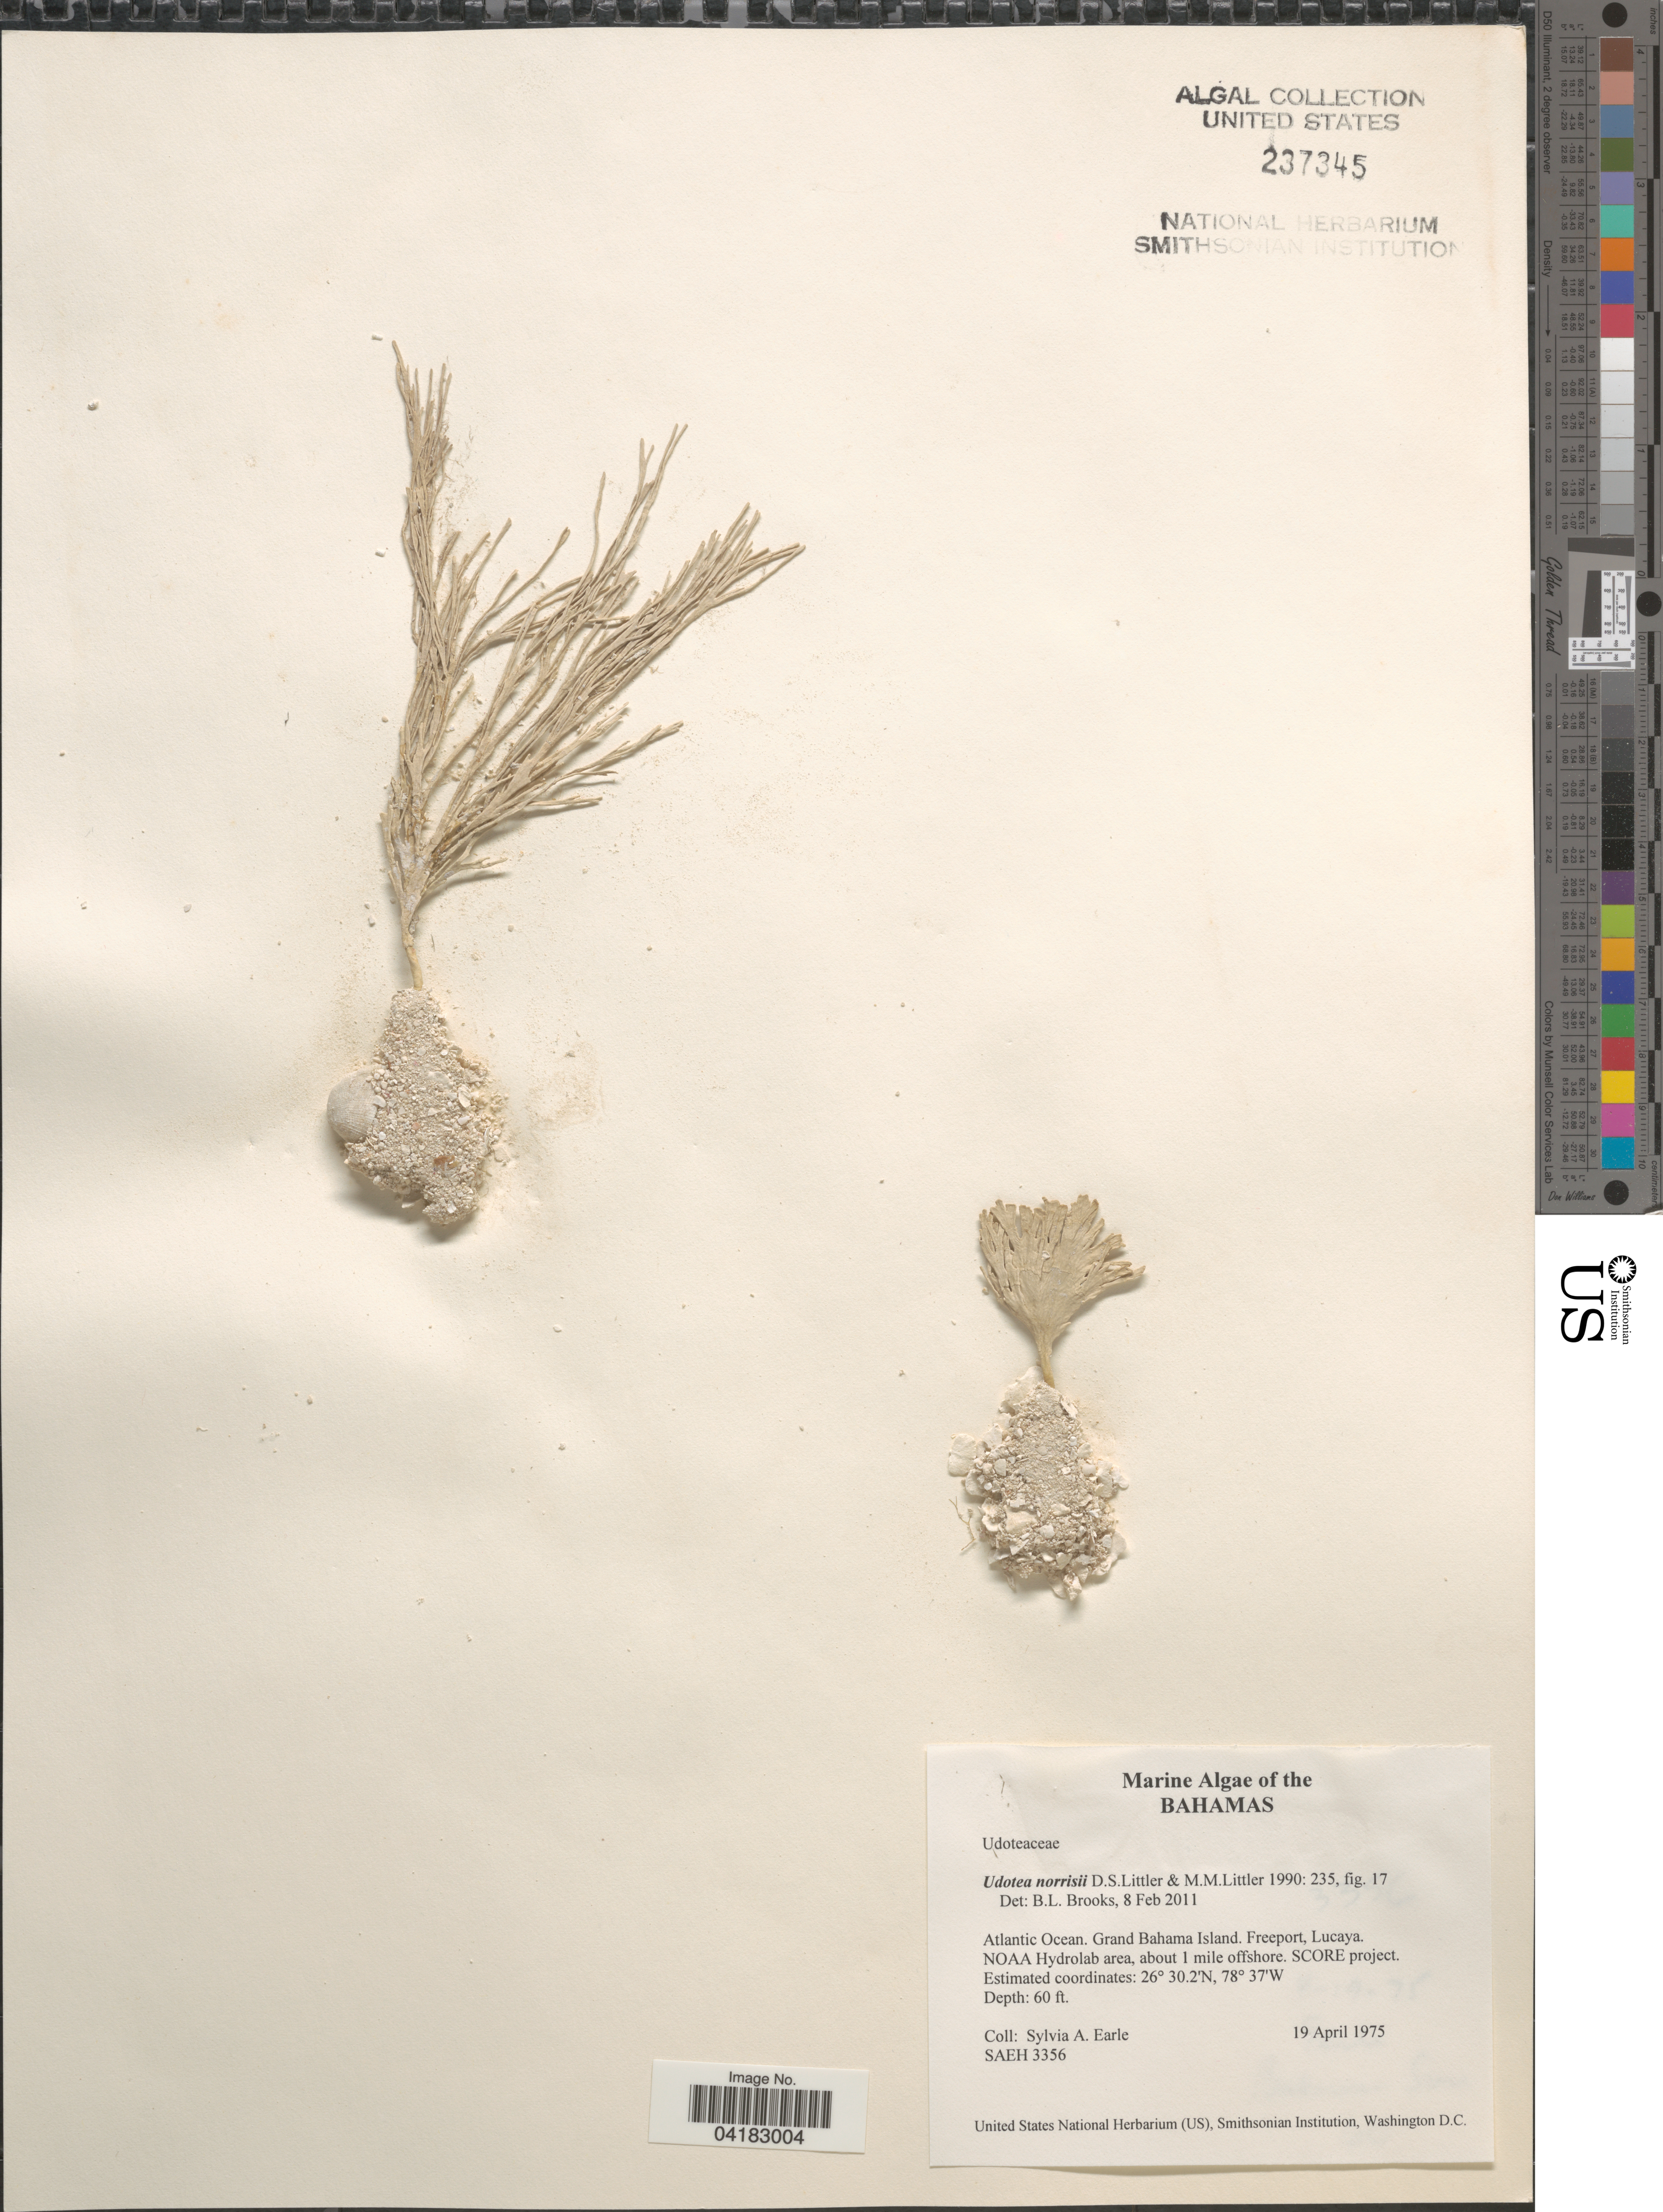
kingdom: Plantae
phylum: Chlorophyta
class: Ulvophyceae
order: Bryopsidales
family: Udoteaceae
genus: Udotea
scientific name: Udotea norrisii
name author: D.S. Littler & Littler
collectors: S. A. Earle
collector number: SAEH3356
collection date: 1975-04-19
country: Bahamas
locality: Atlantic Ocean. Grand Bahama Island. Freeport, Lucaya. NOAA Hydrolab area, about 1 mile offshore. SCORE project.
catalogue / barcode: US 237345